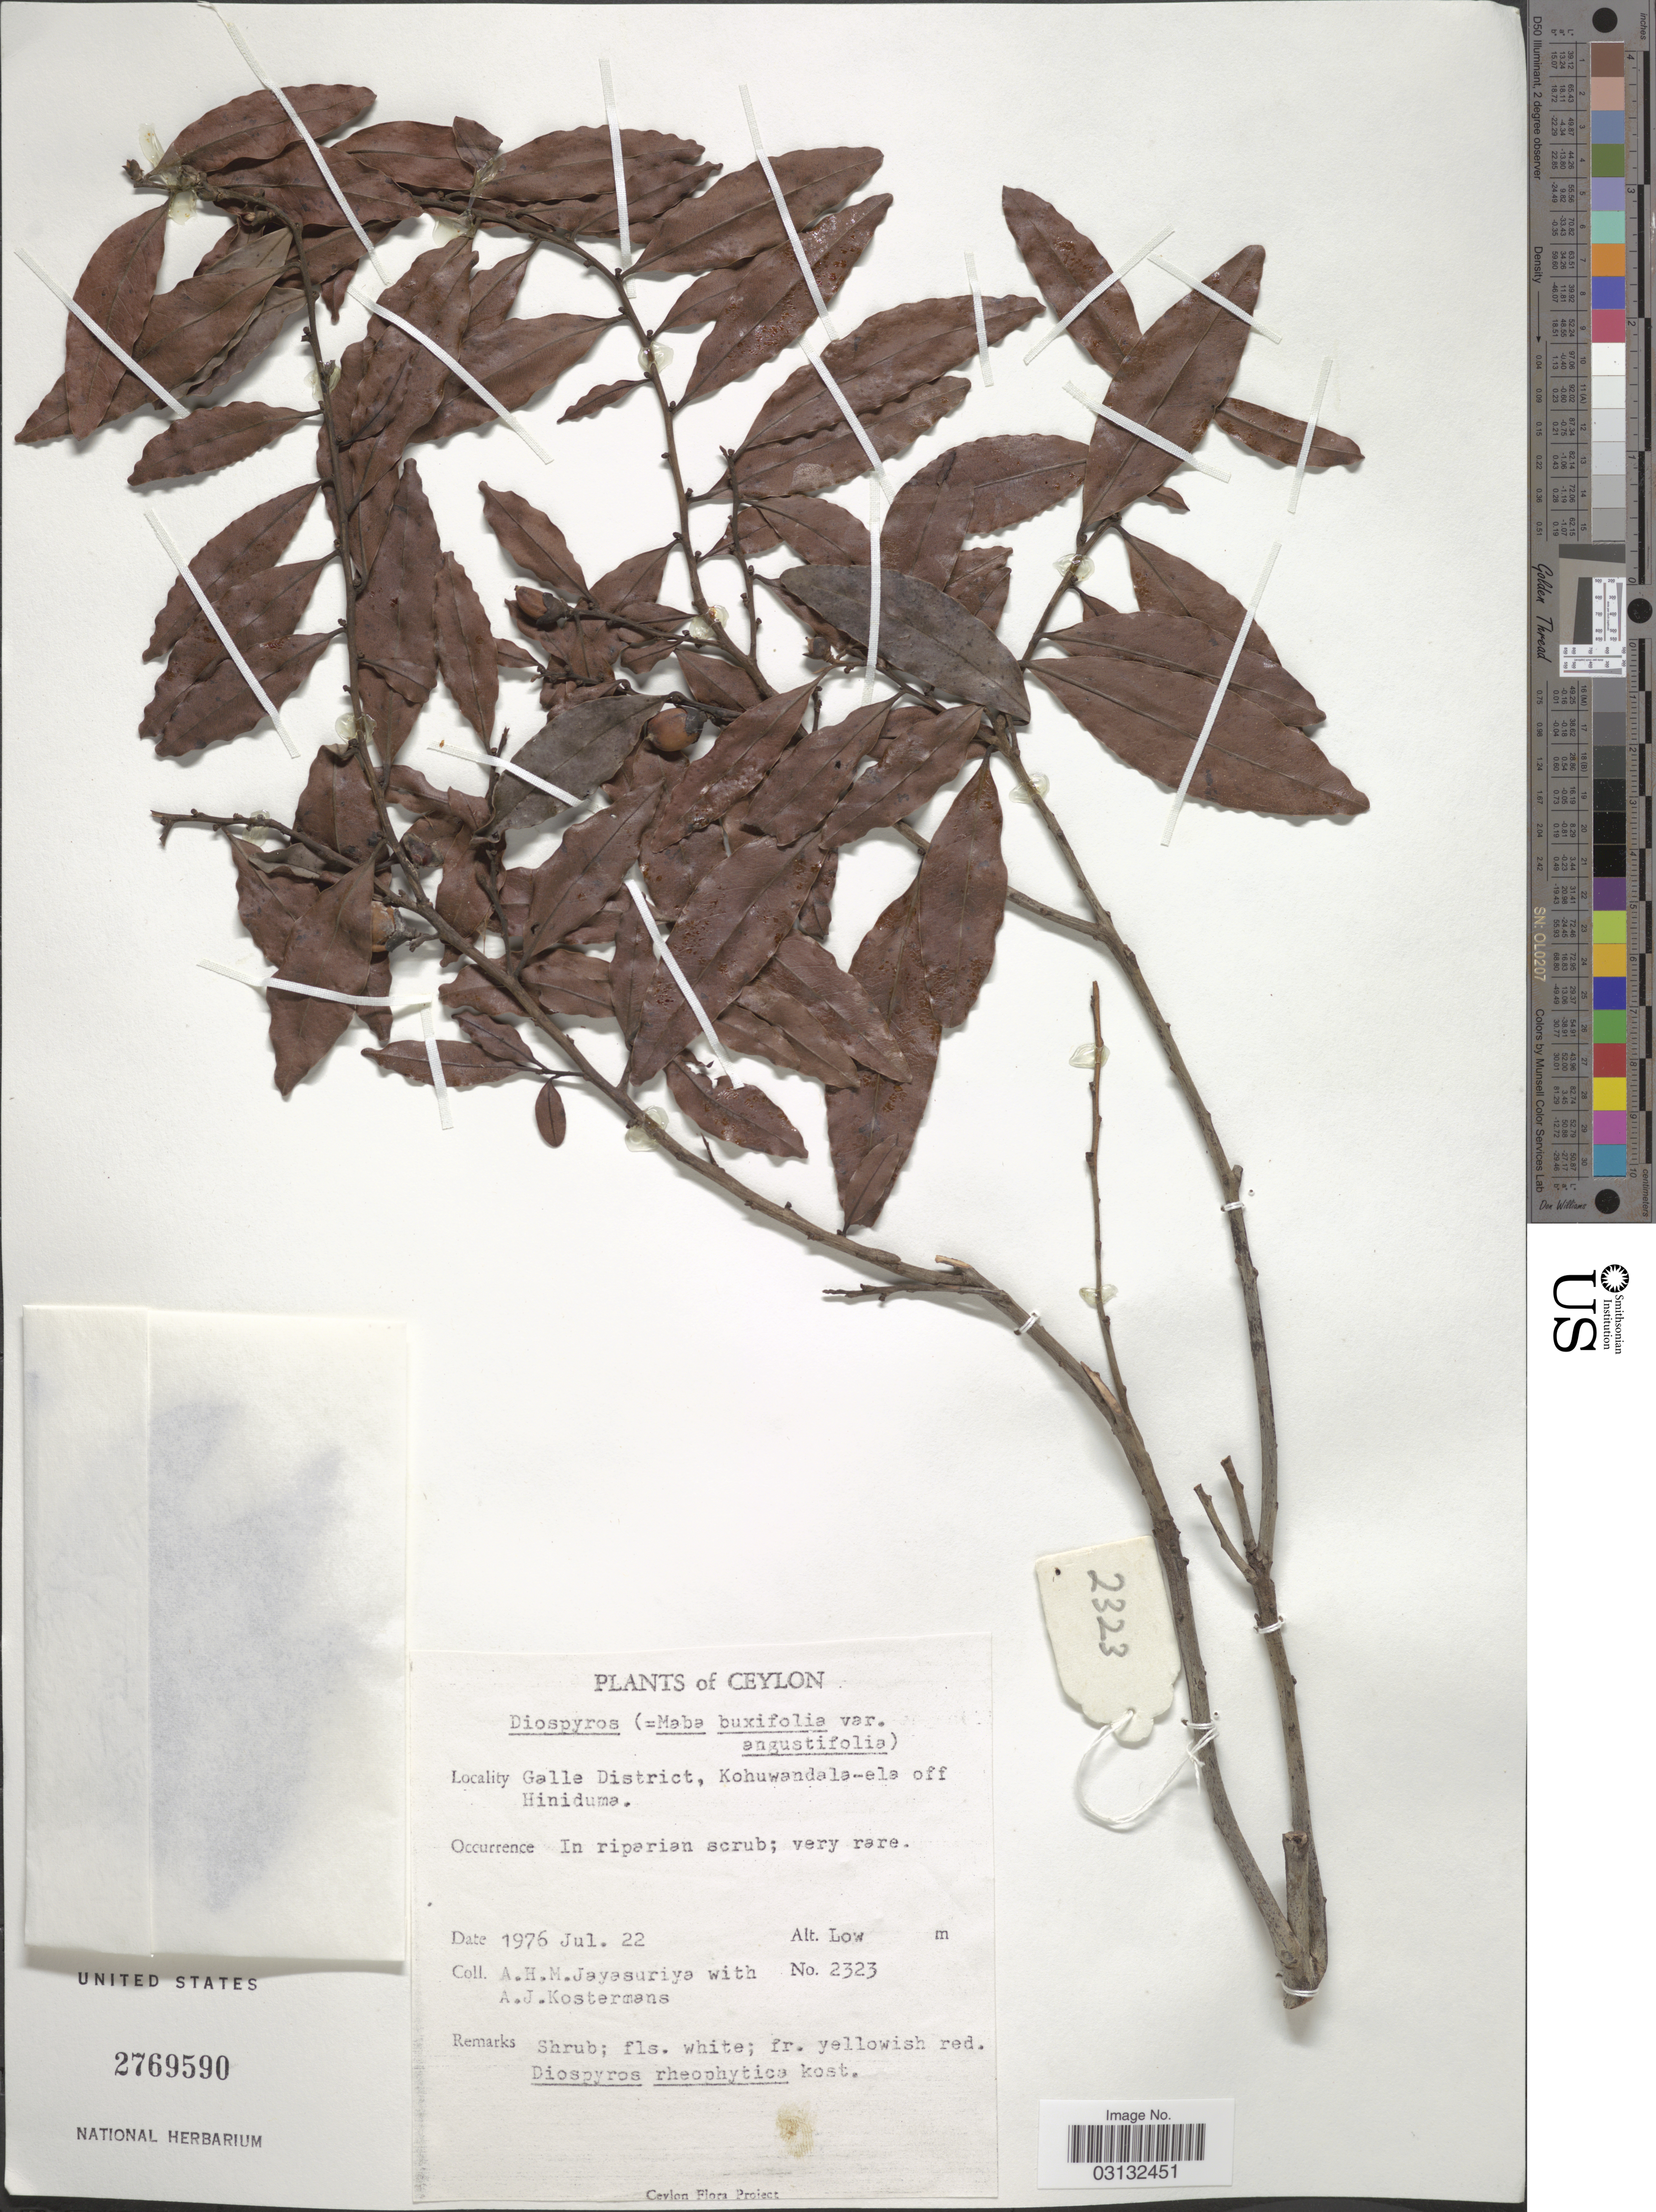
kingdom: Plantae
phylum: Tracheophyta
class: Magnoliopsida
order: Ericales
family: Ebenaceae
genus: Diospyros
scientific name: Diospyros vera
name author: A. Chev.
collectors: A. H. Jayasuriya & A. J. G. Kostermans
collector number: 2323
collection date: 1976-07-22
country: Sri Lanka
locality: Ceylon. Galle District, Kohuwandala-ela off Hiniduma.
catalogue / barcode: US 2769590